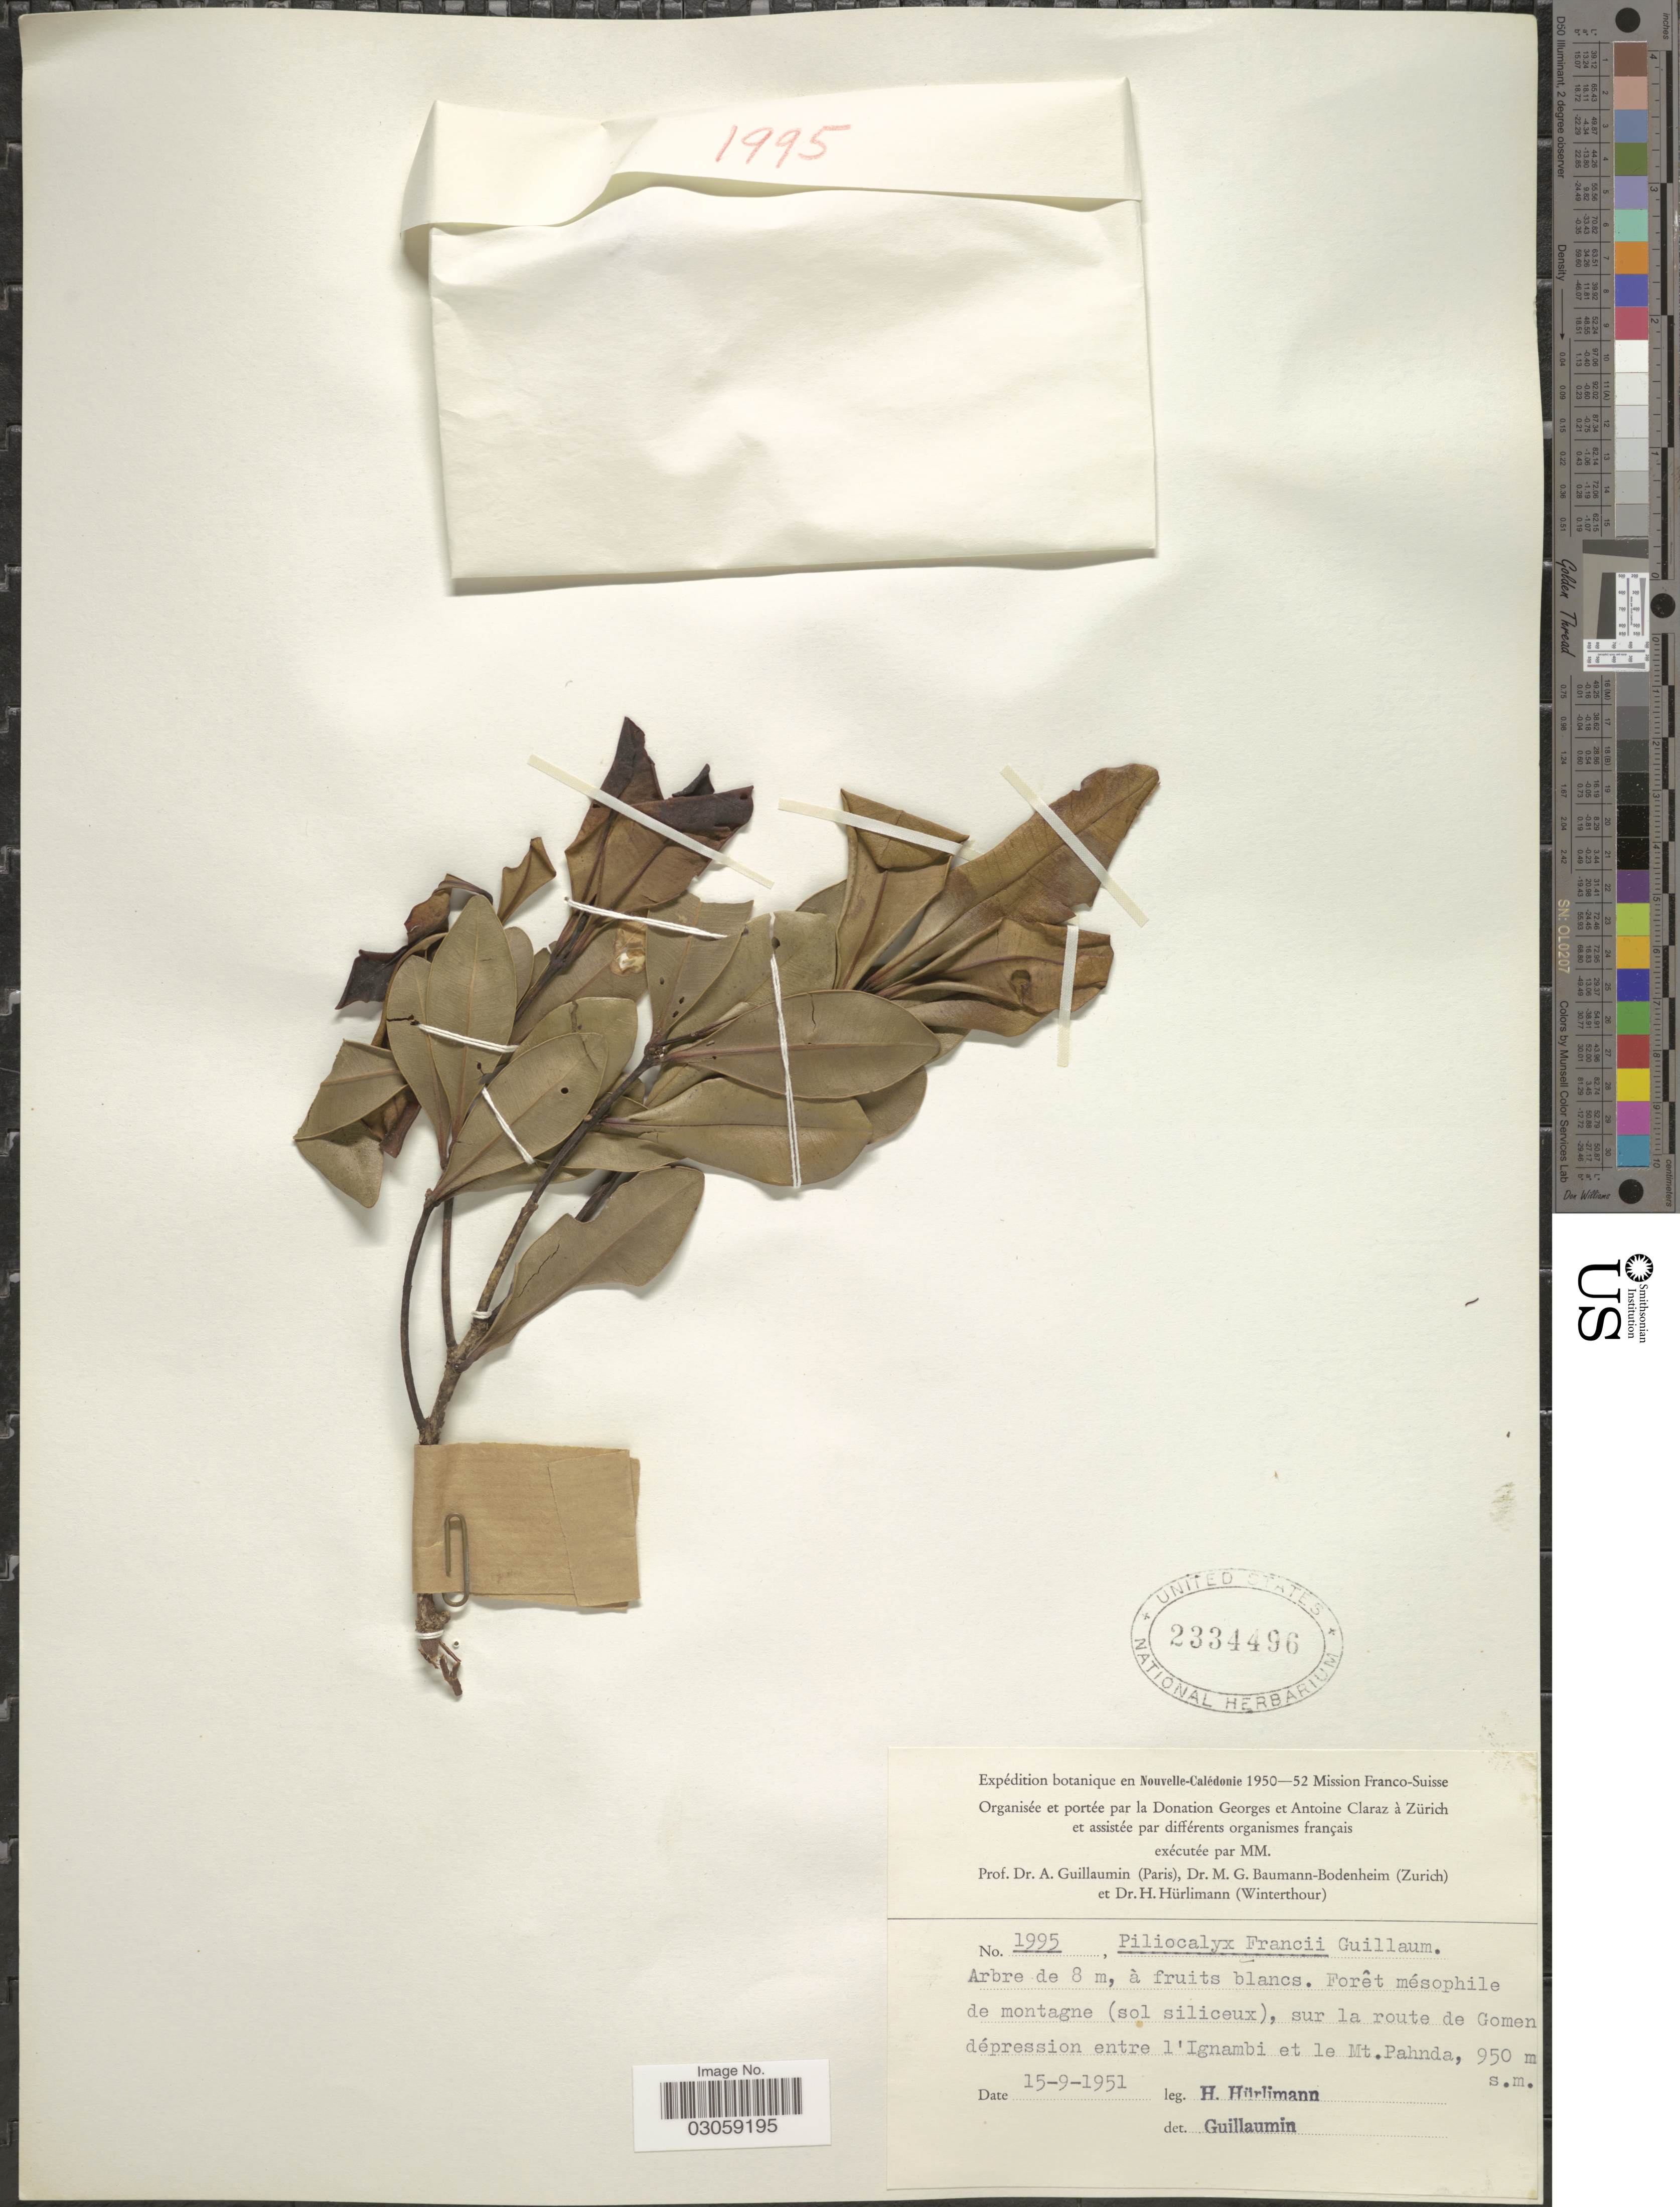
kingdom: Plantae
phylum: Tracheophyta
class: Magnoliopsida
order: Myrtales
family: Myrtaceae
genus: Syzygium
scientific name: Syzygium francii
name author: (Guillaumin) N. Snow et al.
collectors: H. Hürlimann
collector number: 1995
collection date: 1951-09-15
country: New Caledonia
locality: En Nouvelle-Calédonie. Sur la route de Gomen dépression entre l'Ignambi et le Mt. Pahnda.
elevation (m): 950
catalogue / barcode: US 2334496